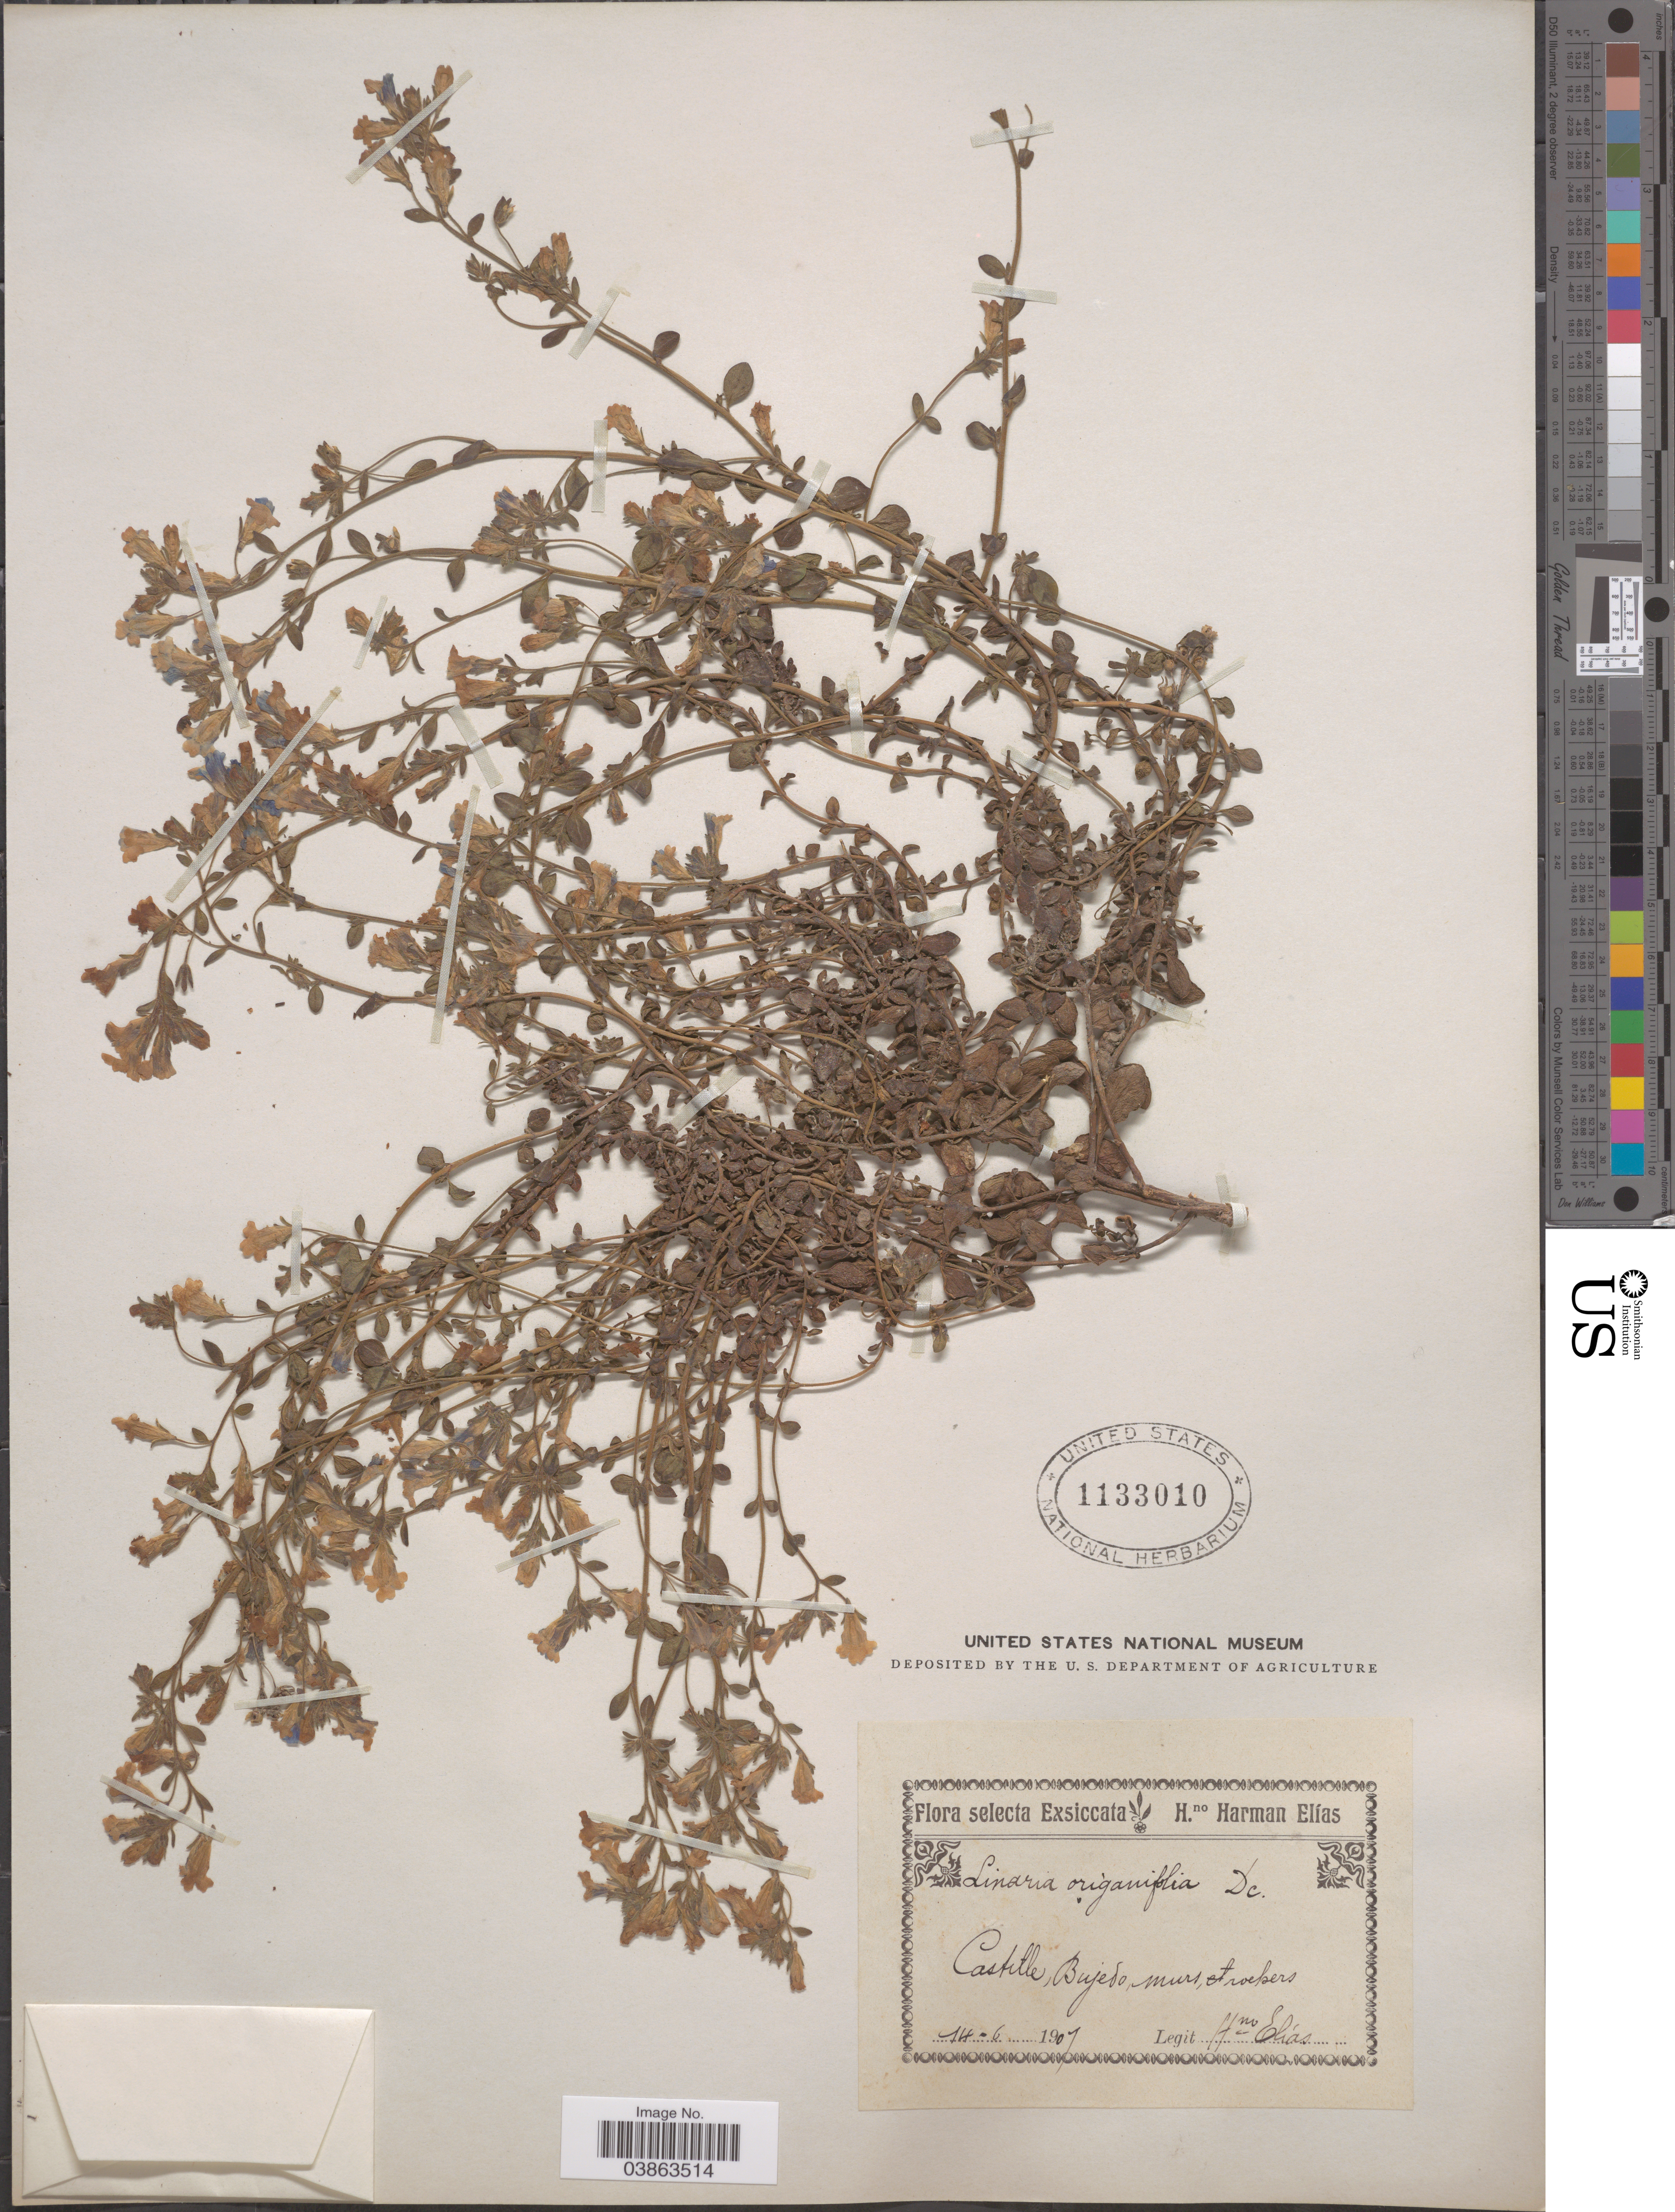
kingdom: Plantae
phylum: Tracheophyta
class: Magnoliopsida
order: Lamiales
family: Plantaginaceae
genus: Linaria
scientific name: Linaria origanifolia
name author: (L.) Chaz.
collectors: Bro. Elias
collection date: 1907-06-14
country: Spain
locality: Selecta. Castille, Bujedo, murs stroebers.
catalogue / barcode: US 1133010